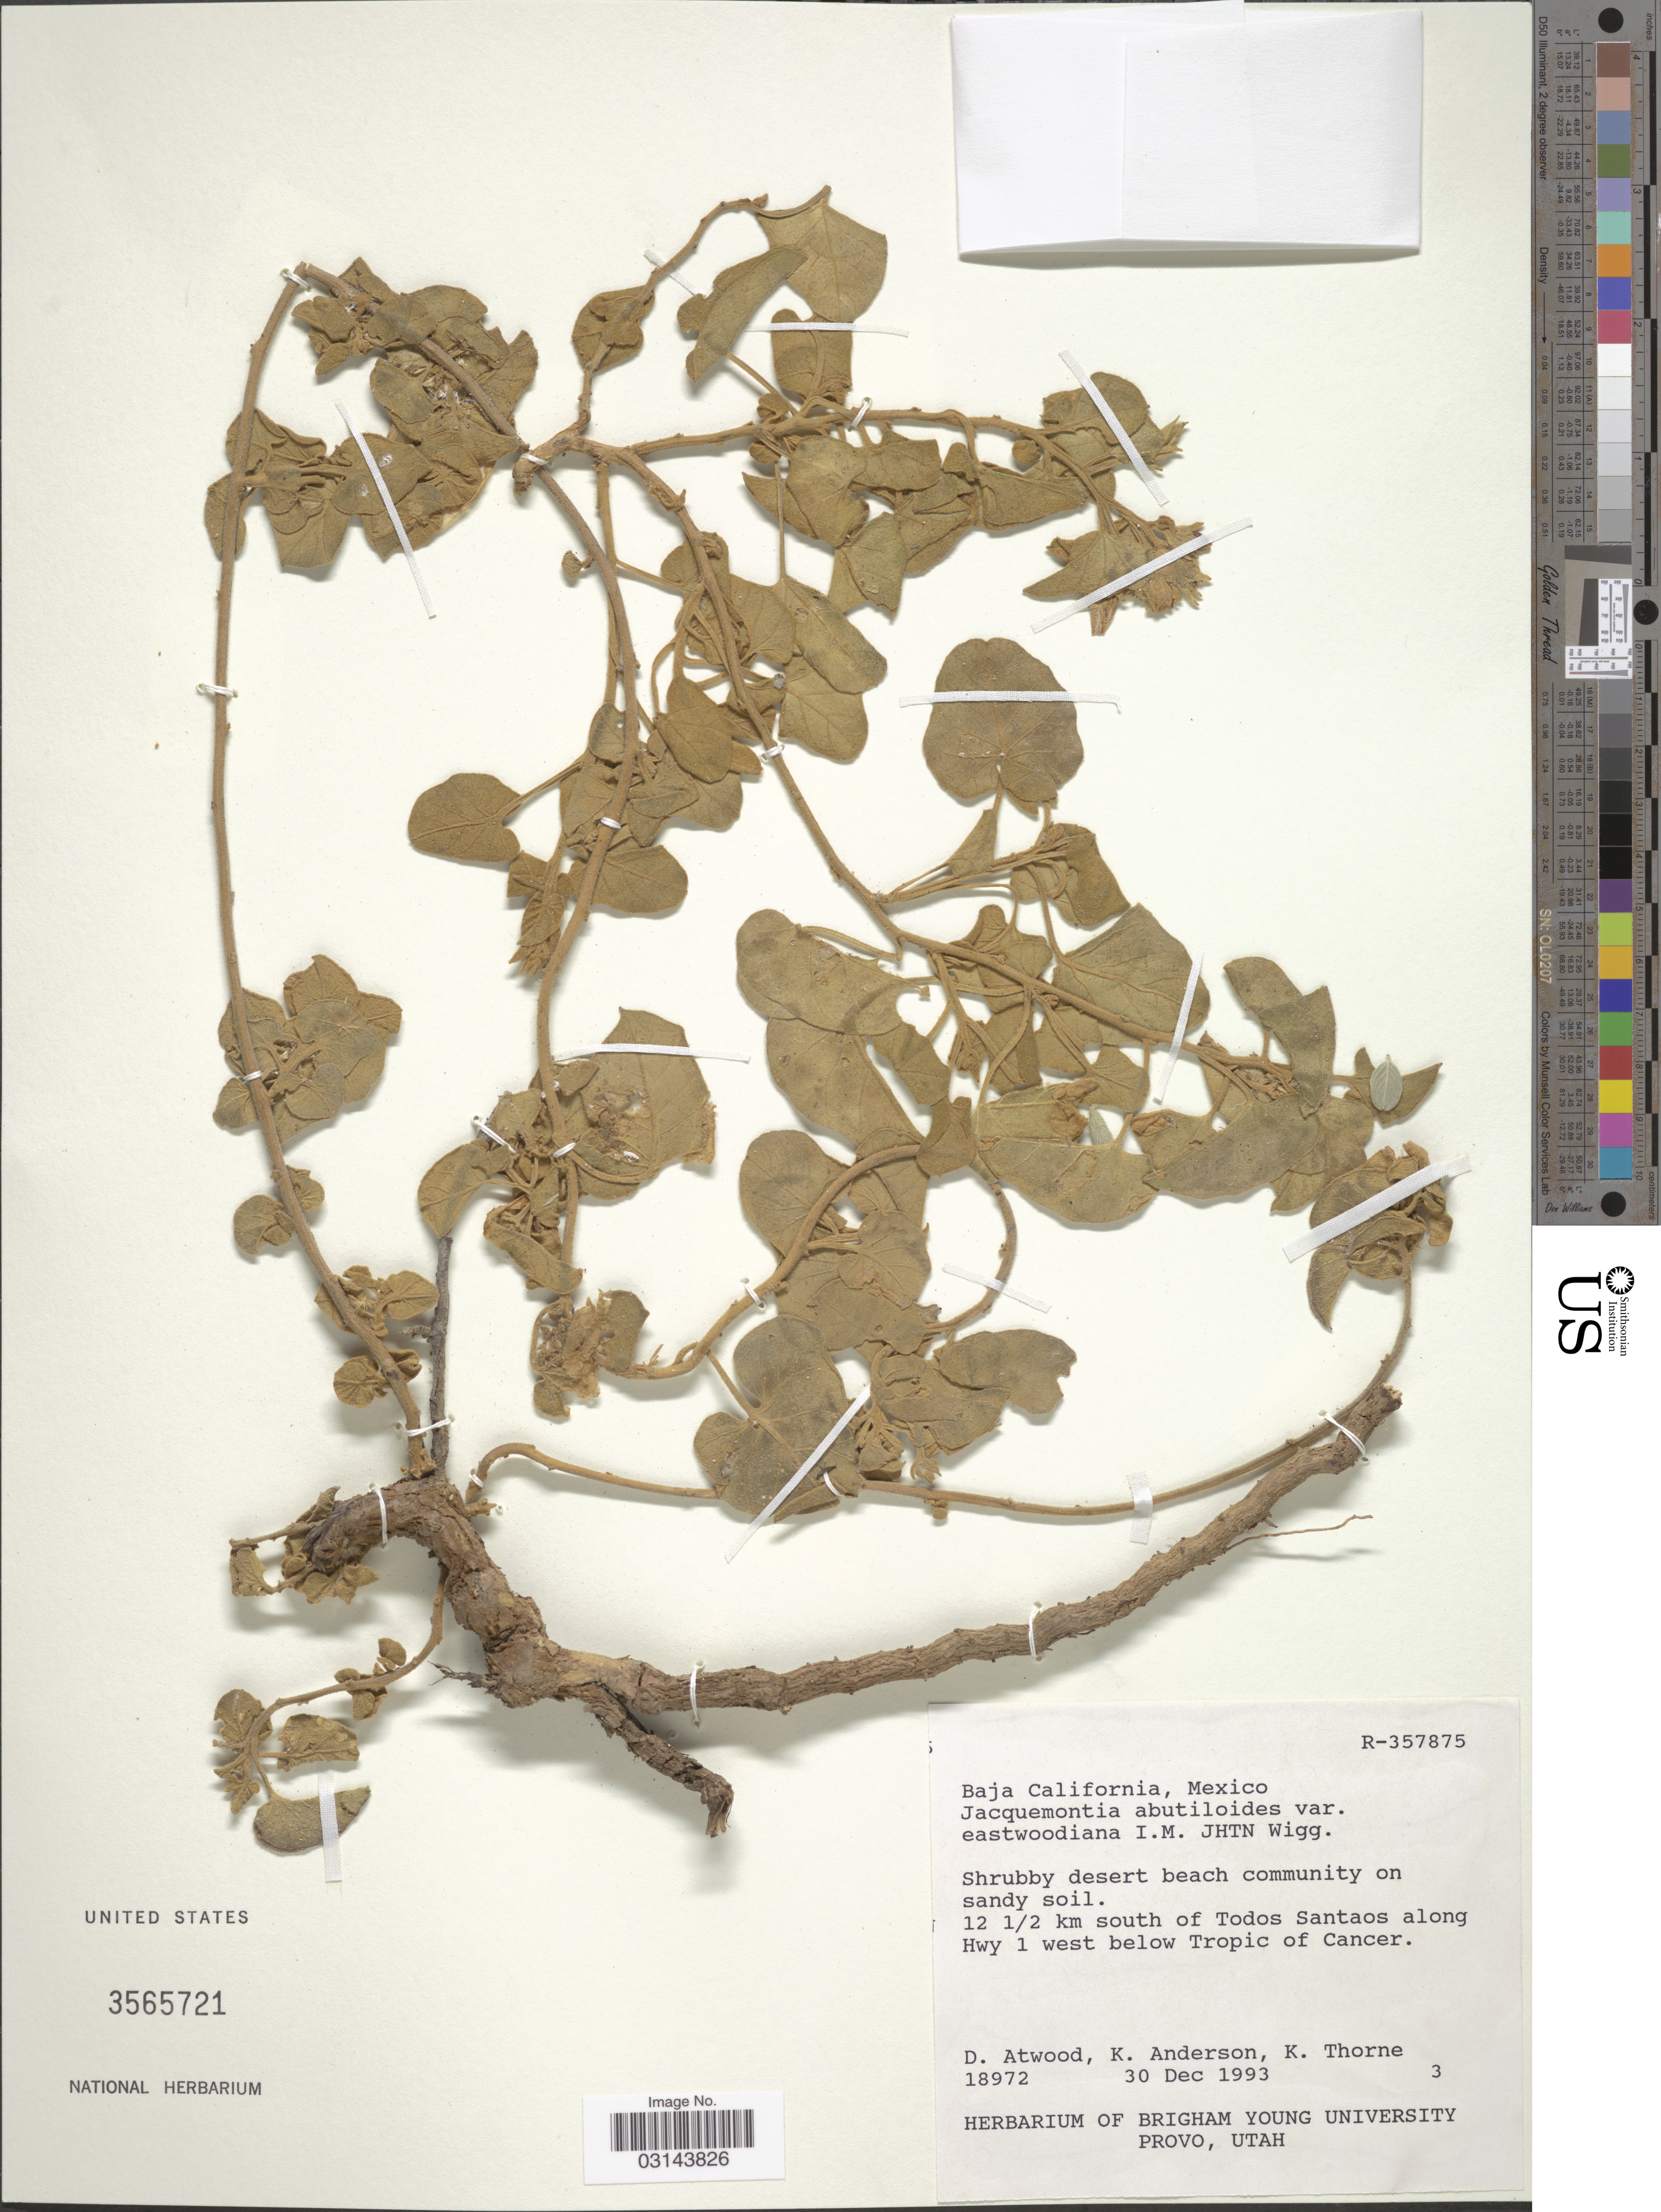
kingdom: Plantae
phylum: Tracheophyta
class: Magnoliopsida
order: Solanales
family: Convolvulaceae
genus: Jacquemontia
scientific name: Jacquemontia abutiloides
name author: Benth.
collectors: D. Atwood, K. Anderson & K. Thorne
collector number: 18972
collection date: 1993-12-30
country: Mexico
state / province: Baja California Sur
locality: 12 1/2 km south of Todos Santaos along Hwy 1 west below Tropic of Cancer.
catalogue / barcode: US 3565721